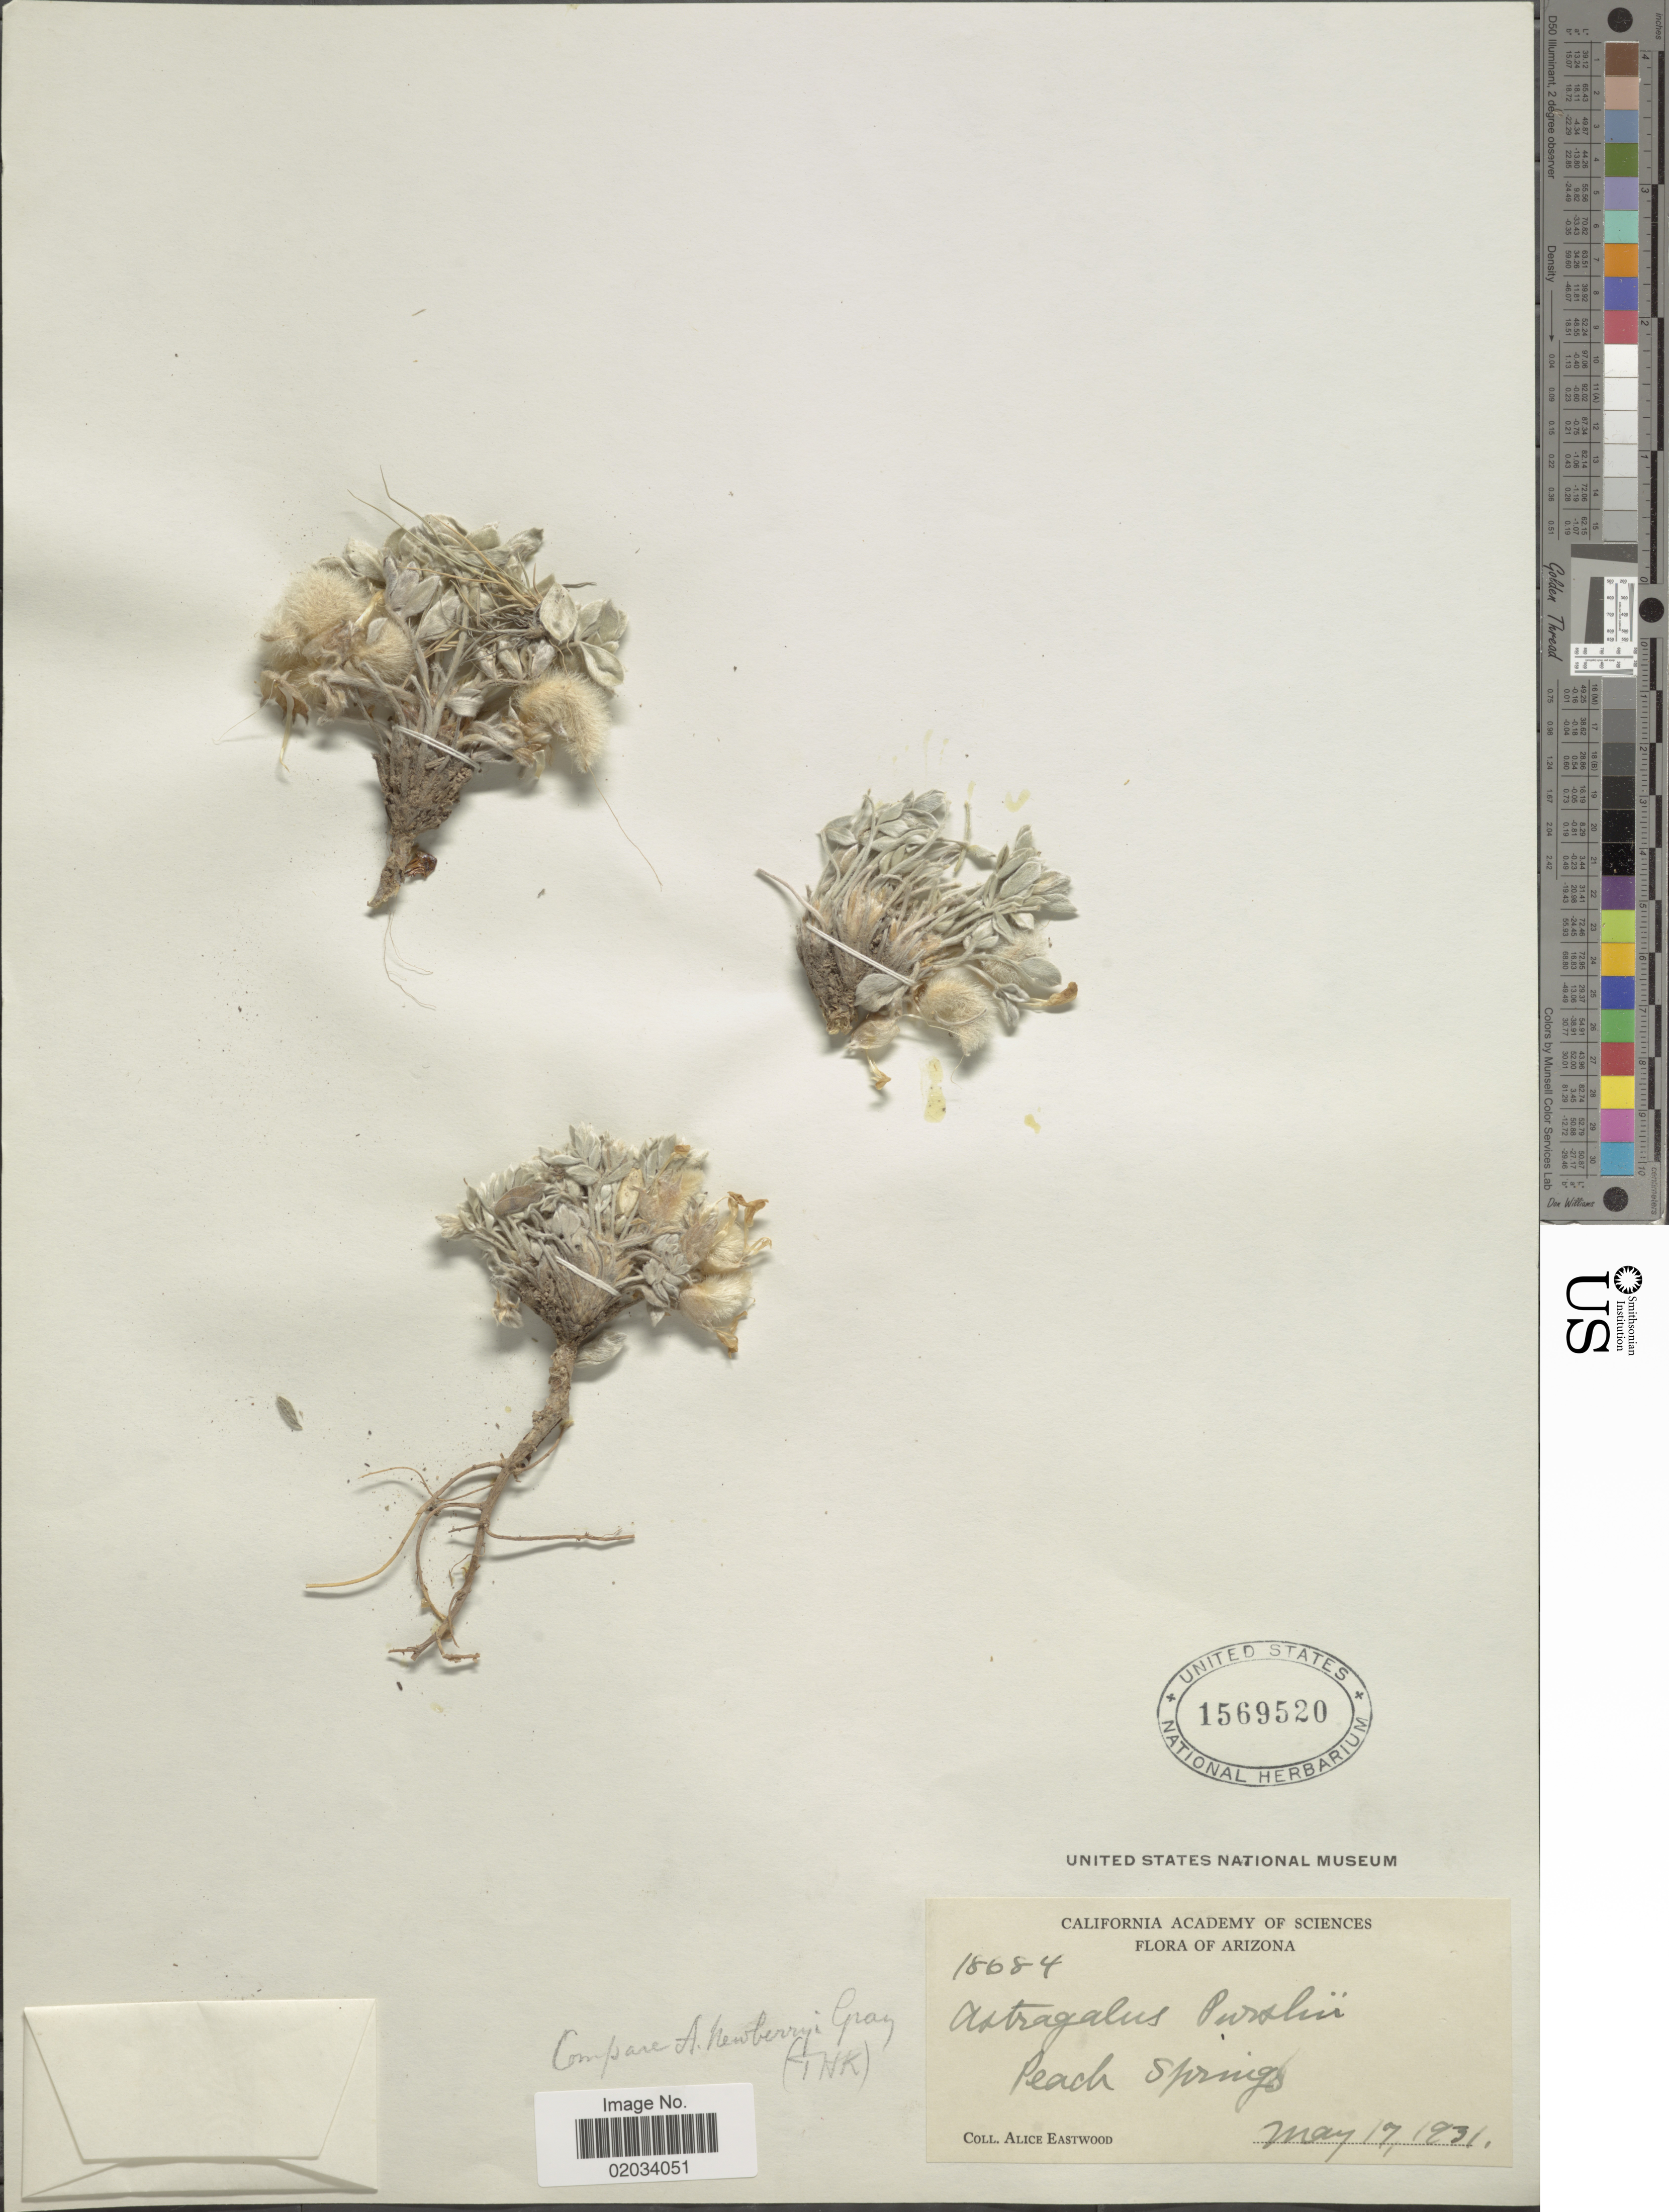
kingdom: Plantae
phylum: Tracheophyta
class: Magnoliopsida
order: Fabales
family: Fabaceae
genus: Astragalus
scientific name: Astragalus purshii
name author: Douglas ex Hook.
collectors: A. Eastwood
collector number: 18684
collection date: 1931-05-17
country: United States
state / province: Arizona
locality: Peach Springs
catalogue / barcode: US 1569520